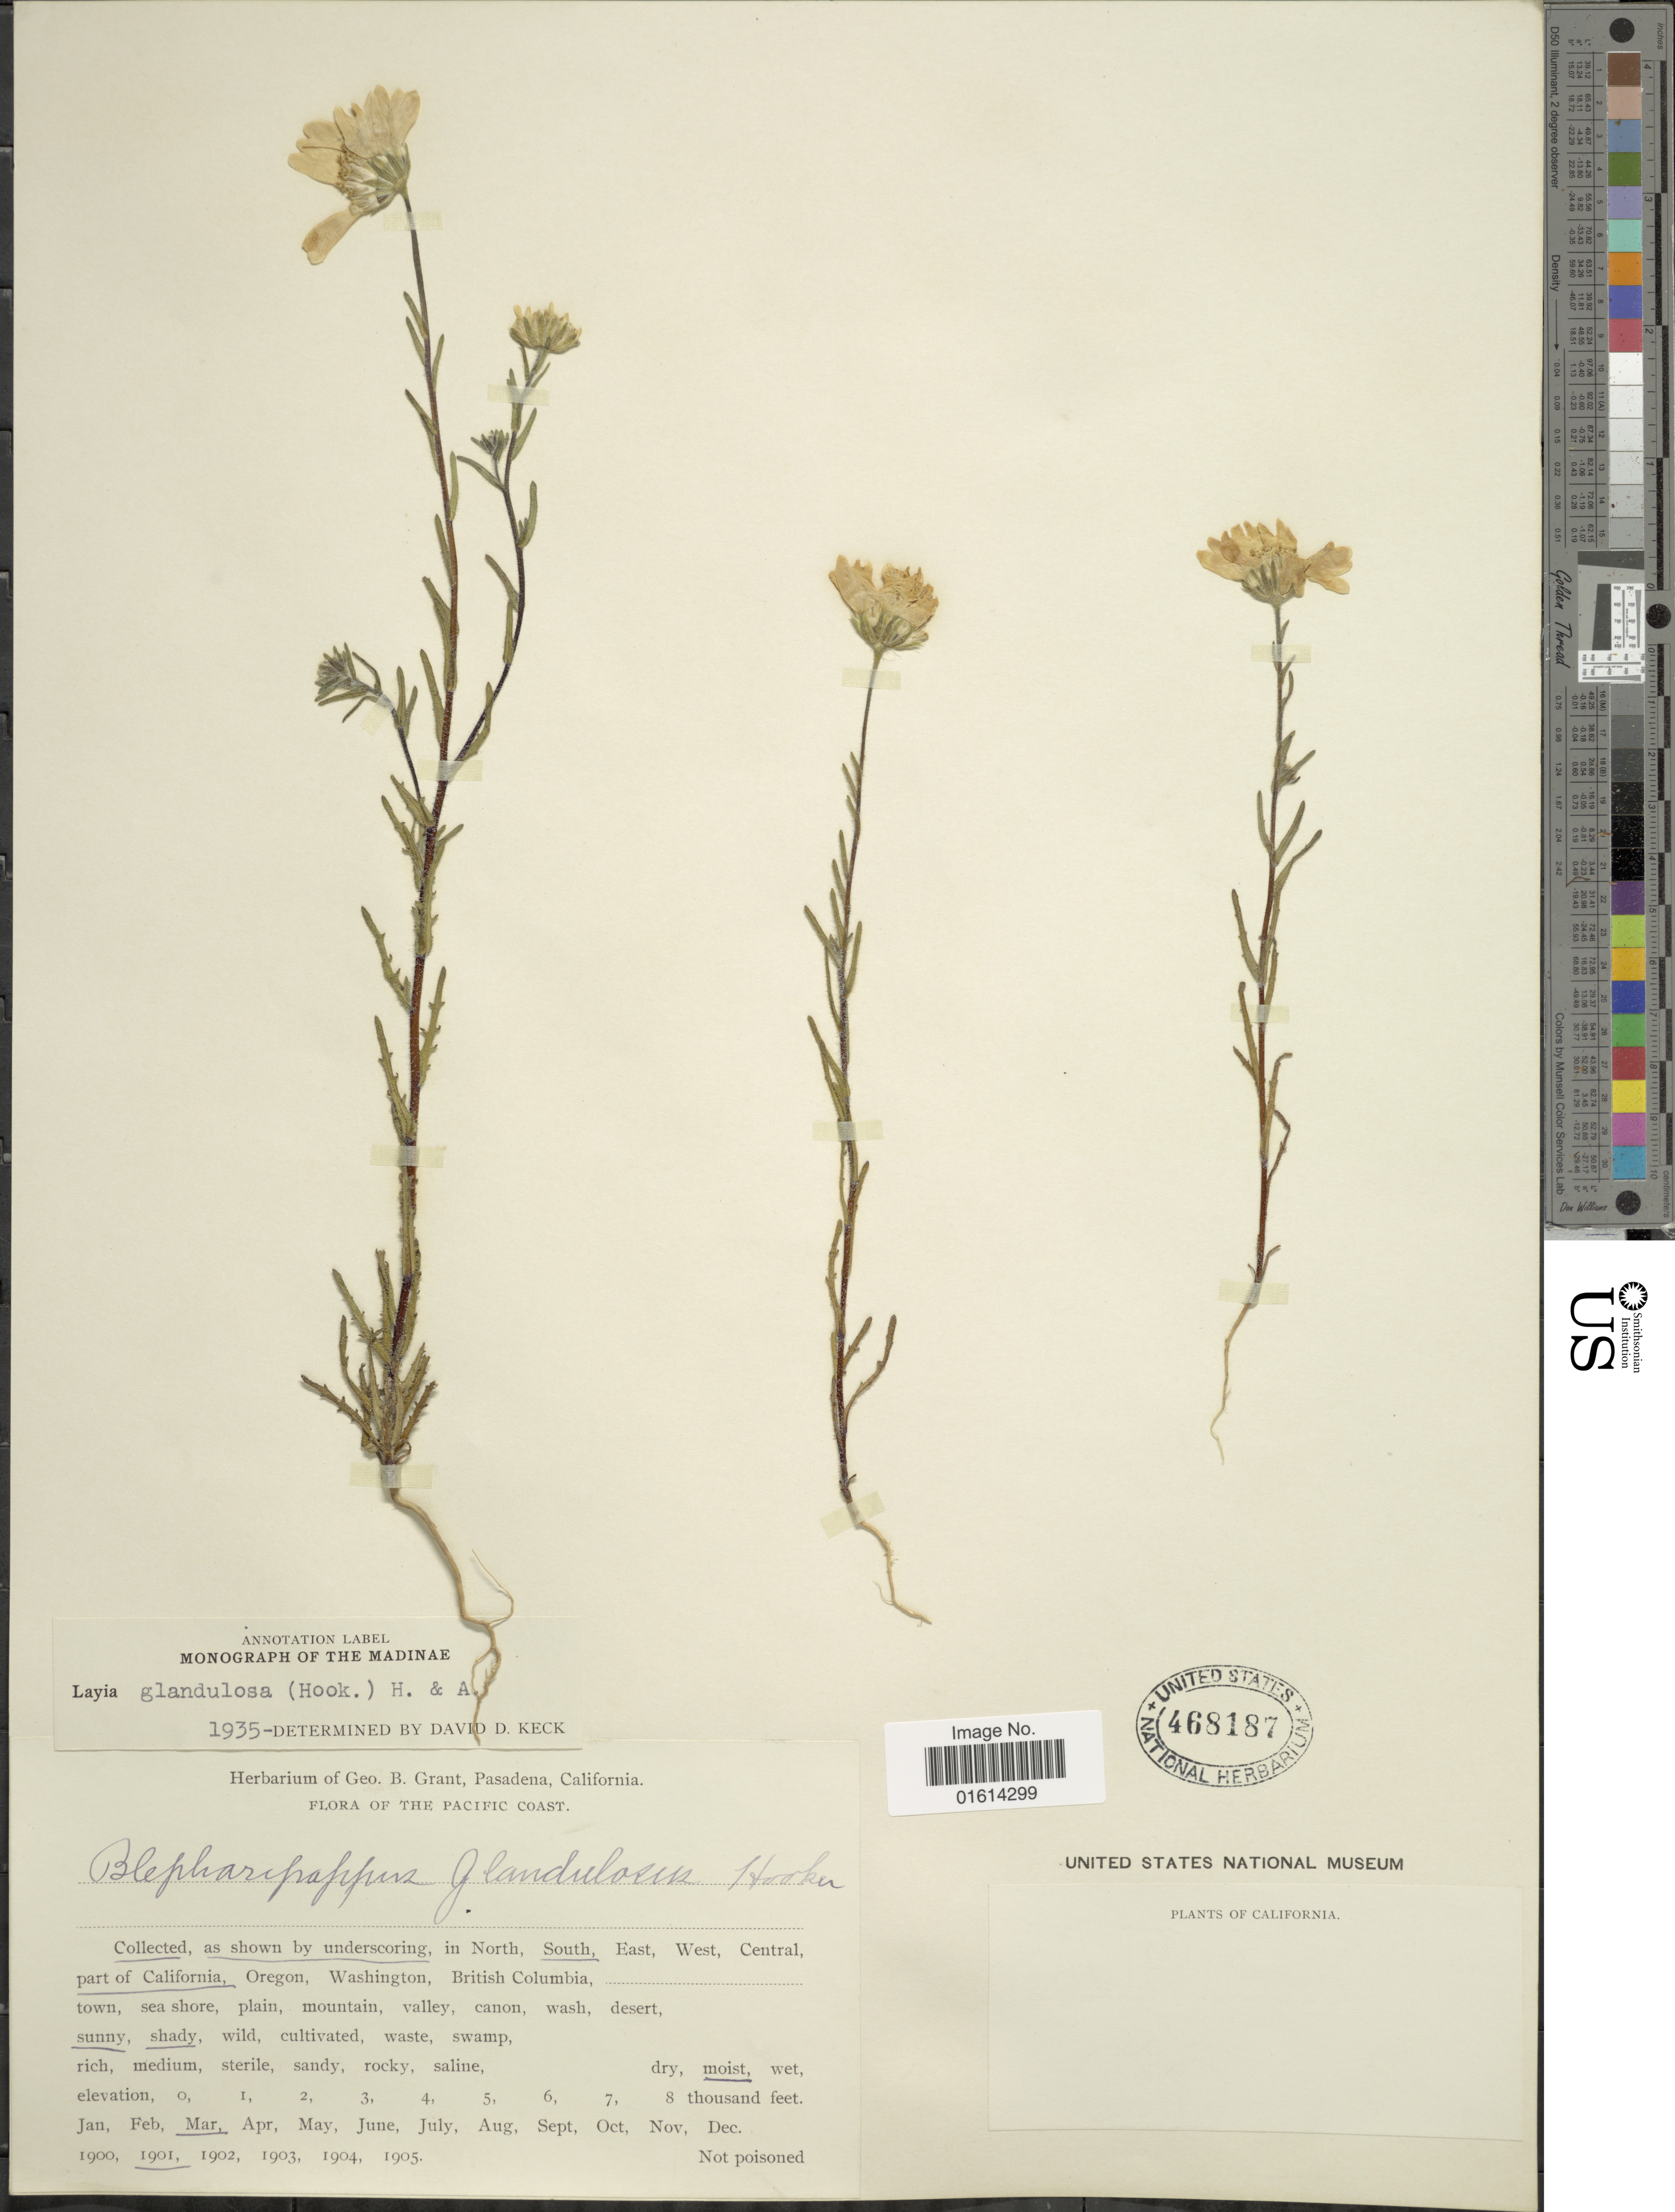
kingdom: Plantae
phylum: Tracheophyta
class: Magnoliopsida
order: Asterales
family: Asteraceae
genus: Layia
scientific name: Layia glandulosa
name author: Hook. & Arn.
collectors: ex herb. G. B. Grant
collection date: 1901-03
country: United States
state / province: California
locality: South part of California, Pacific Coast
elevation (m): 2438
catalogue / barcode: US 468187